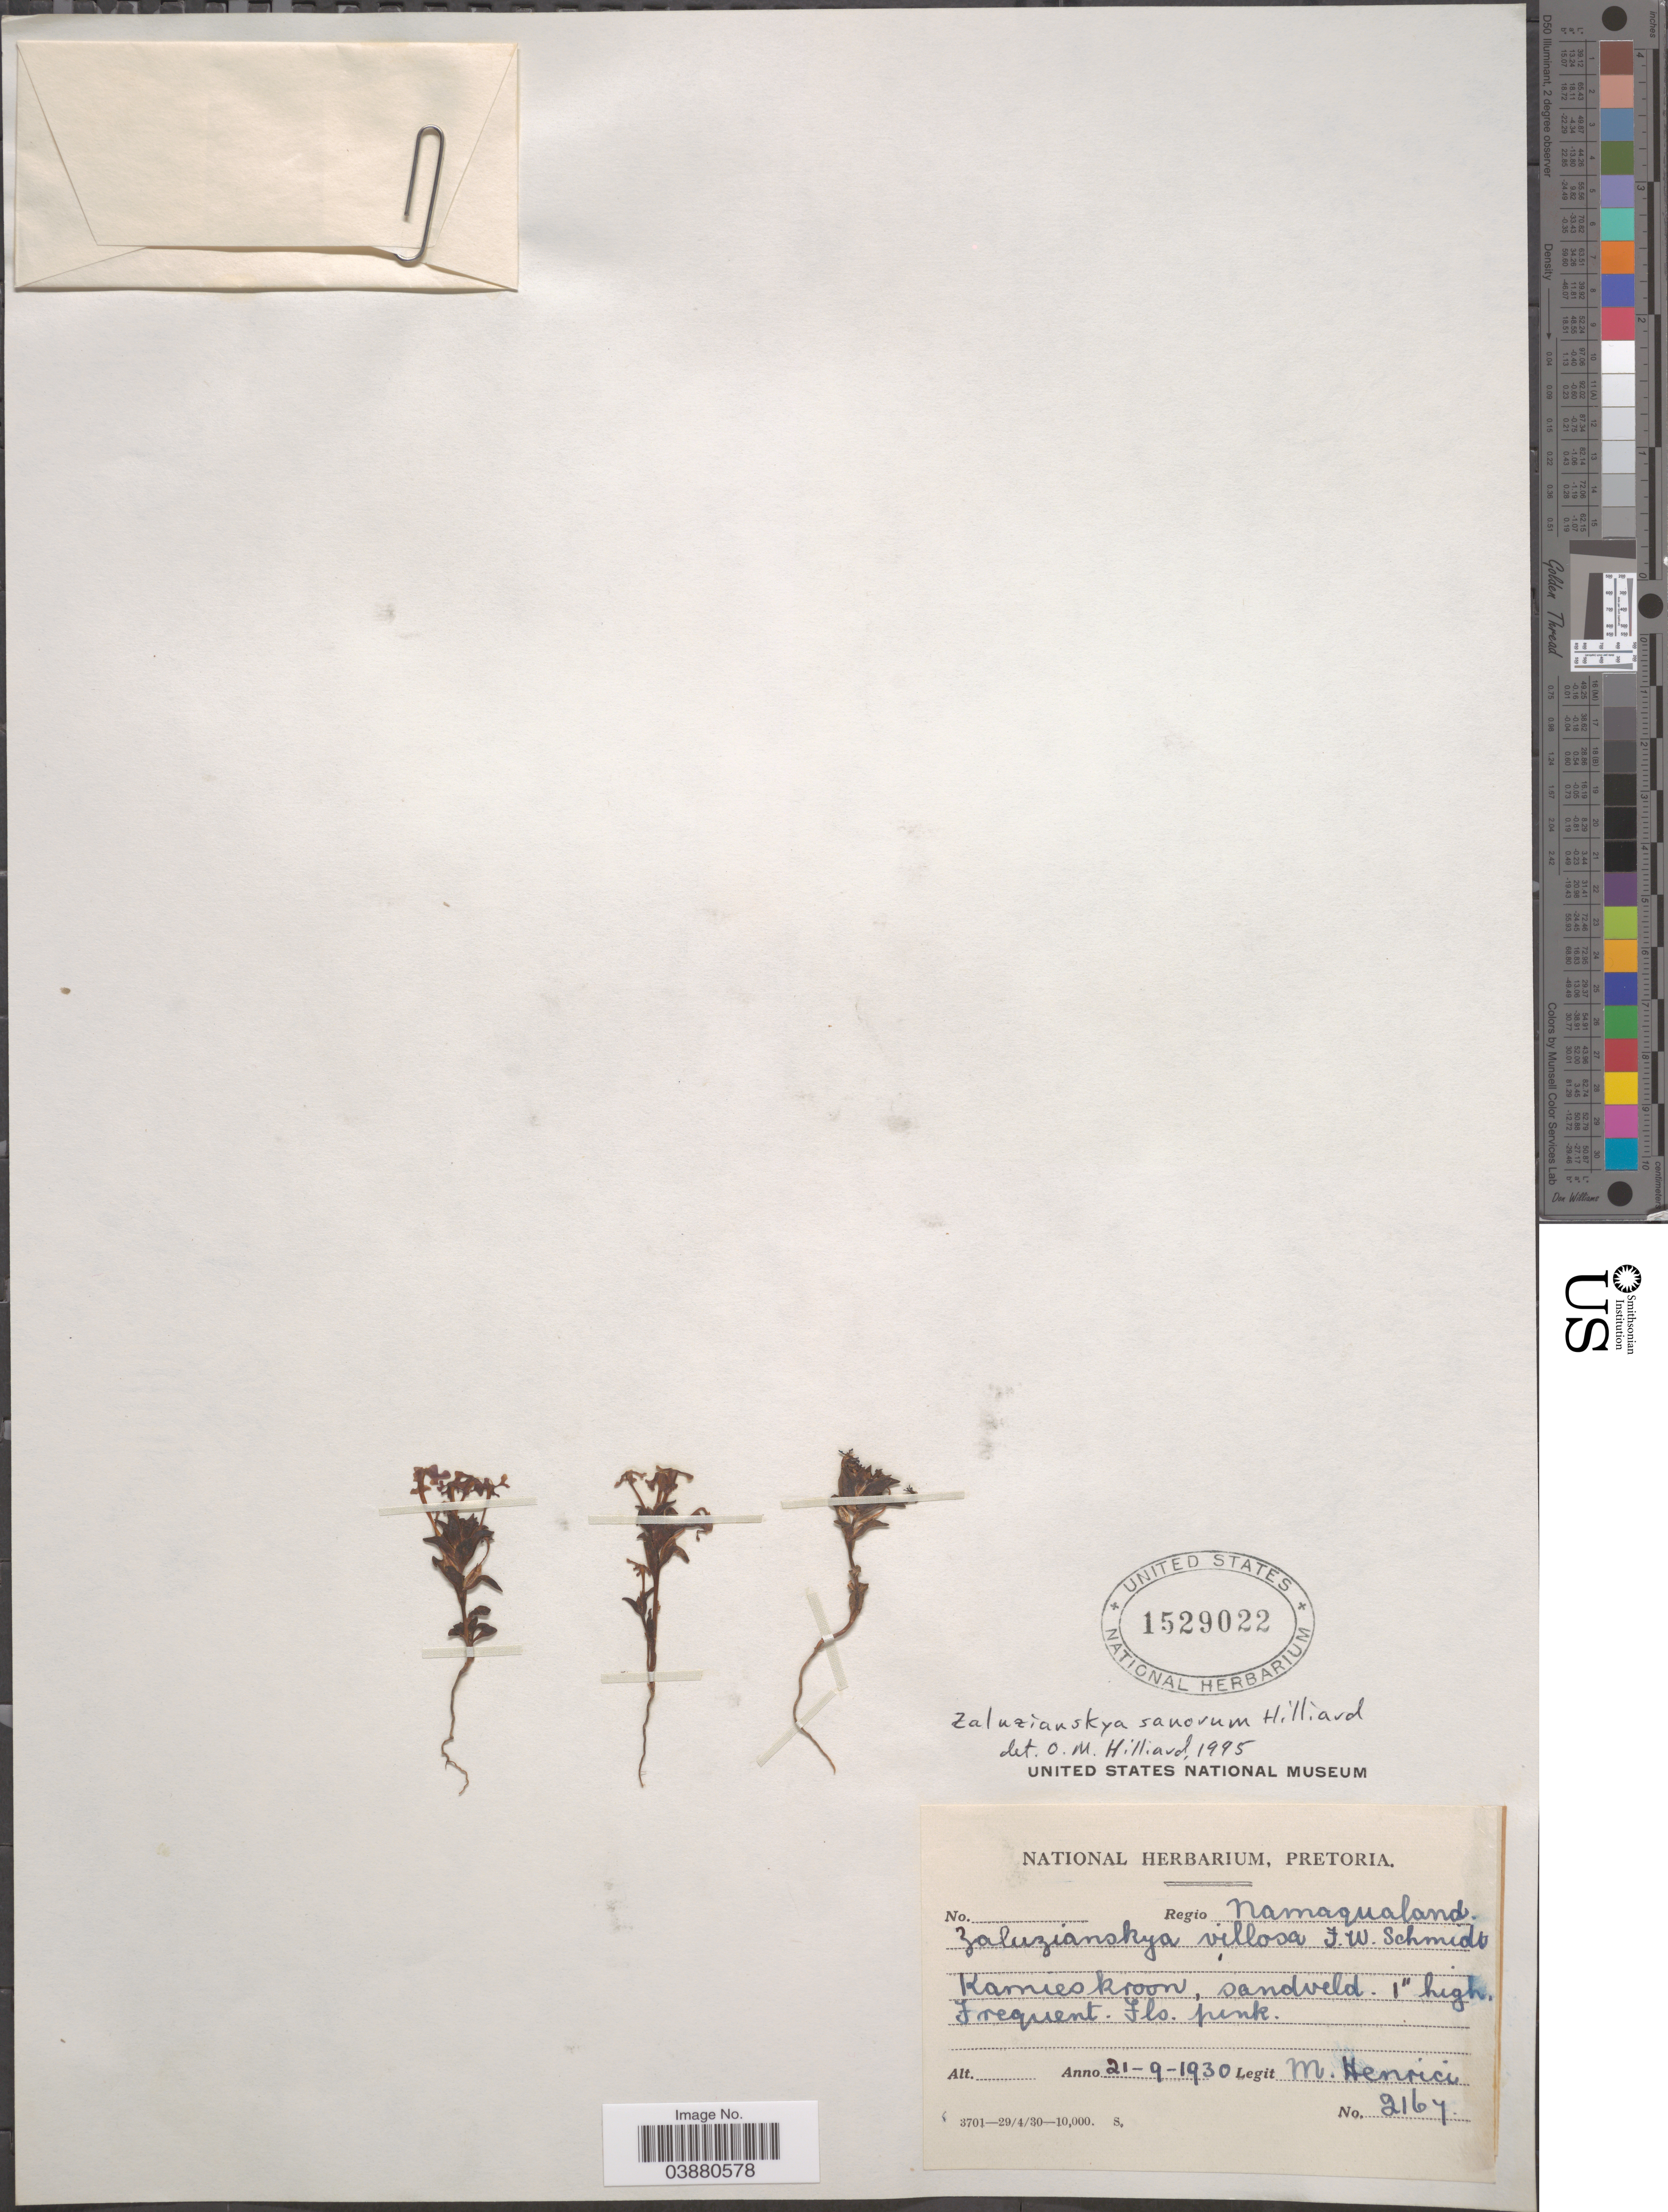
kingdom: Plantae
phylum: Tracheophyta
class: Magnoliopsida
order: Lamiales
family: Scrophulariaceae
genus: Zaluzianskya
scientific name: Zaluzianskya sanorum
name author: Hilliard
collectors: M. Henrici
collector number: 2167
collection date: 1930-09-21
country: South Africa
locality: Regio Namaqualand. Kamieskroon.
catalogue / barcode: US 1529022